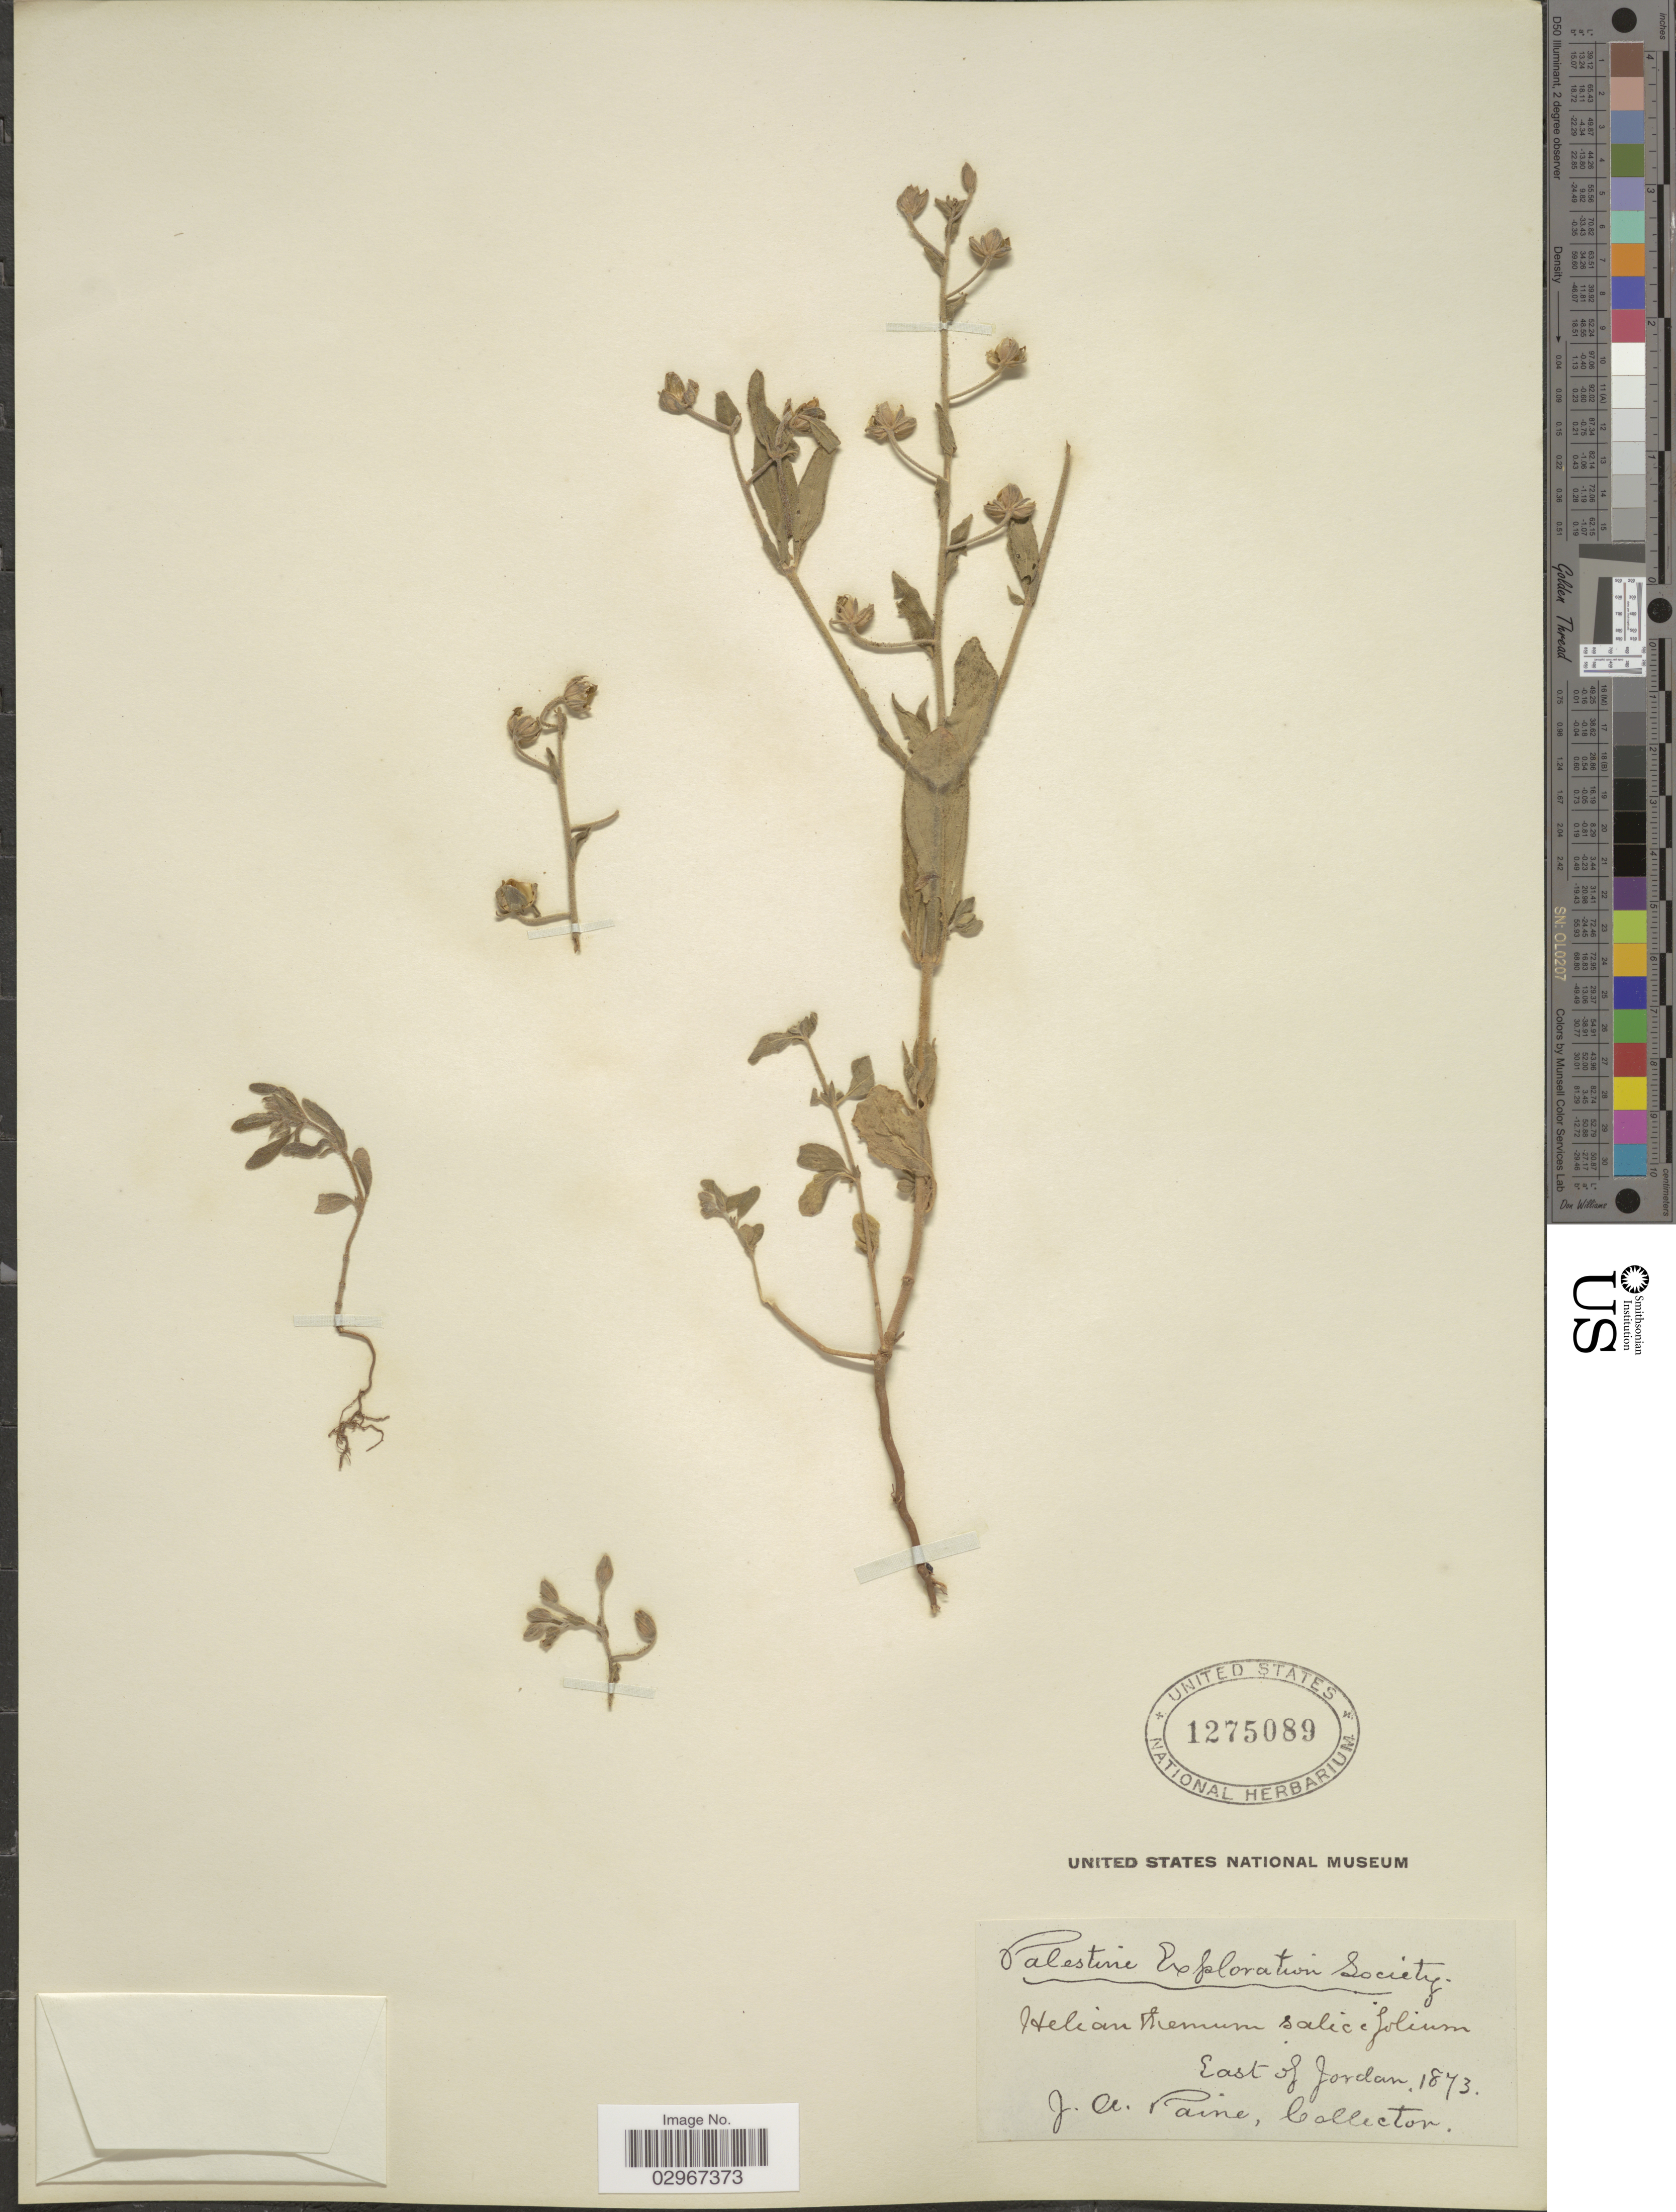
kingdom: Plantae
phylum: Tracheophyta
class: Magnoliopsida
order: Malvales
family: Cistaceae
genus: Helianthemum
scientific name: Helianthemum salicifolium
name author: (L.) Mill.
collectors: J. A. Paine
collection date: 1873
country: Jordan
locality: East of Jordan.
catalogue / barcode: US 1275089